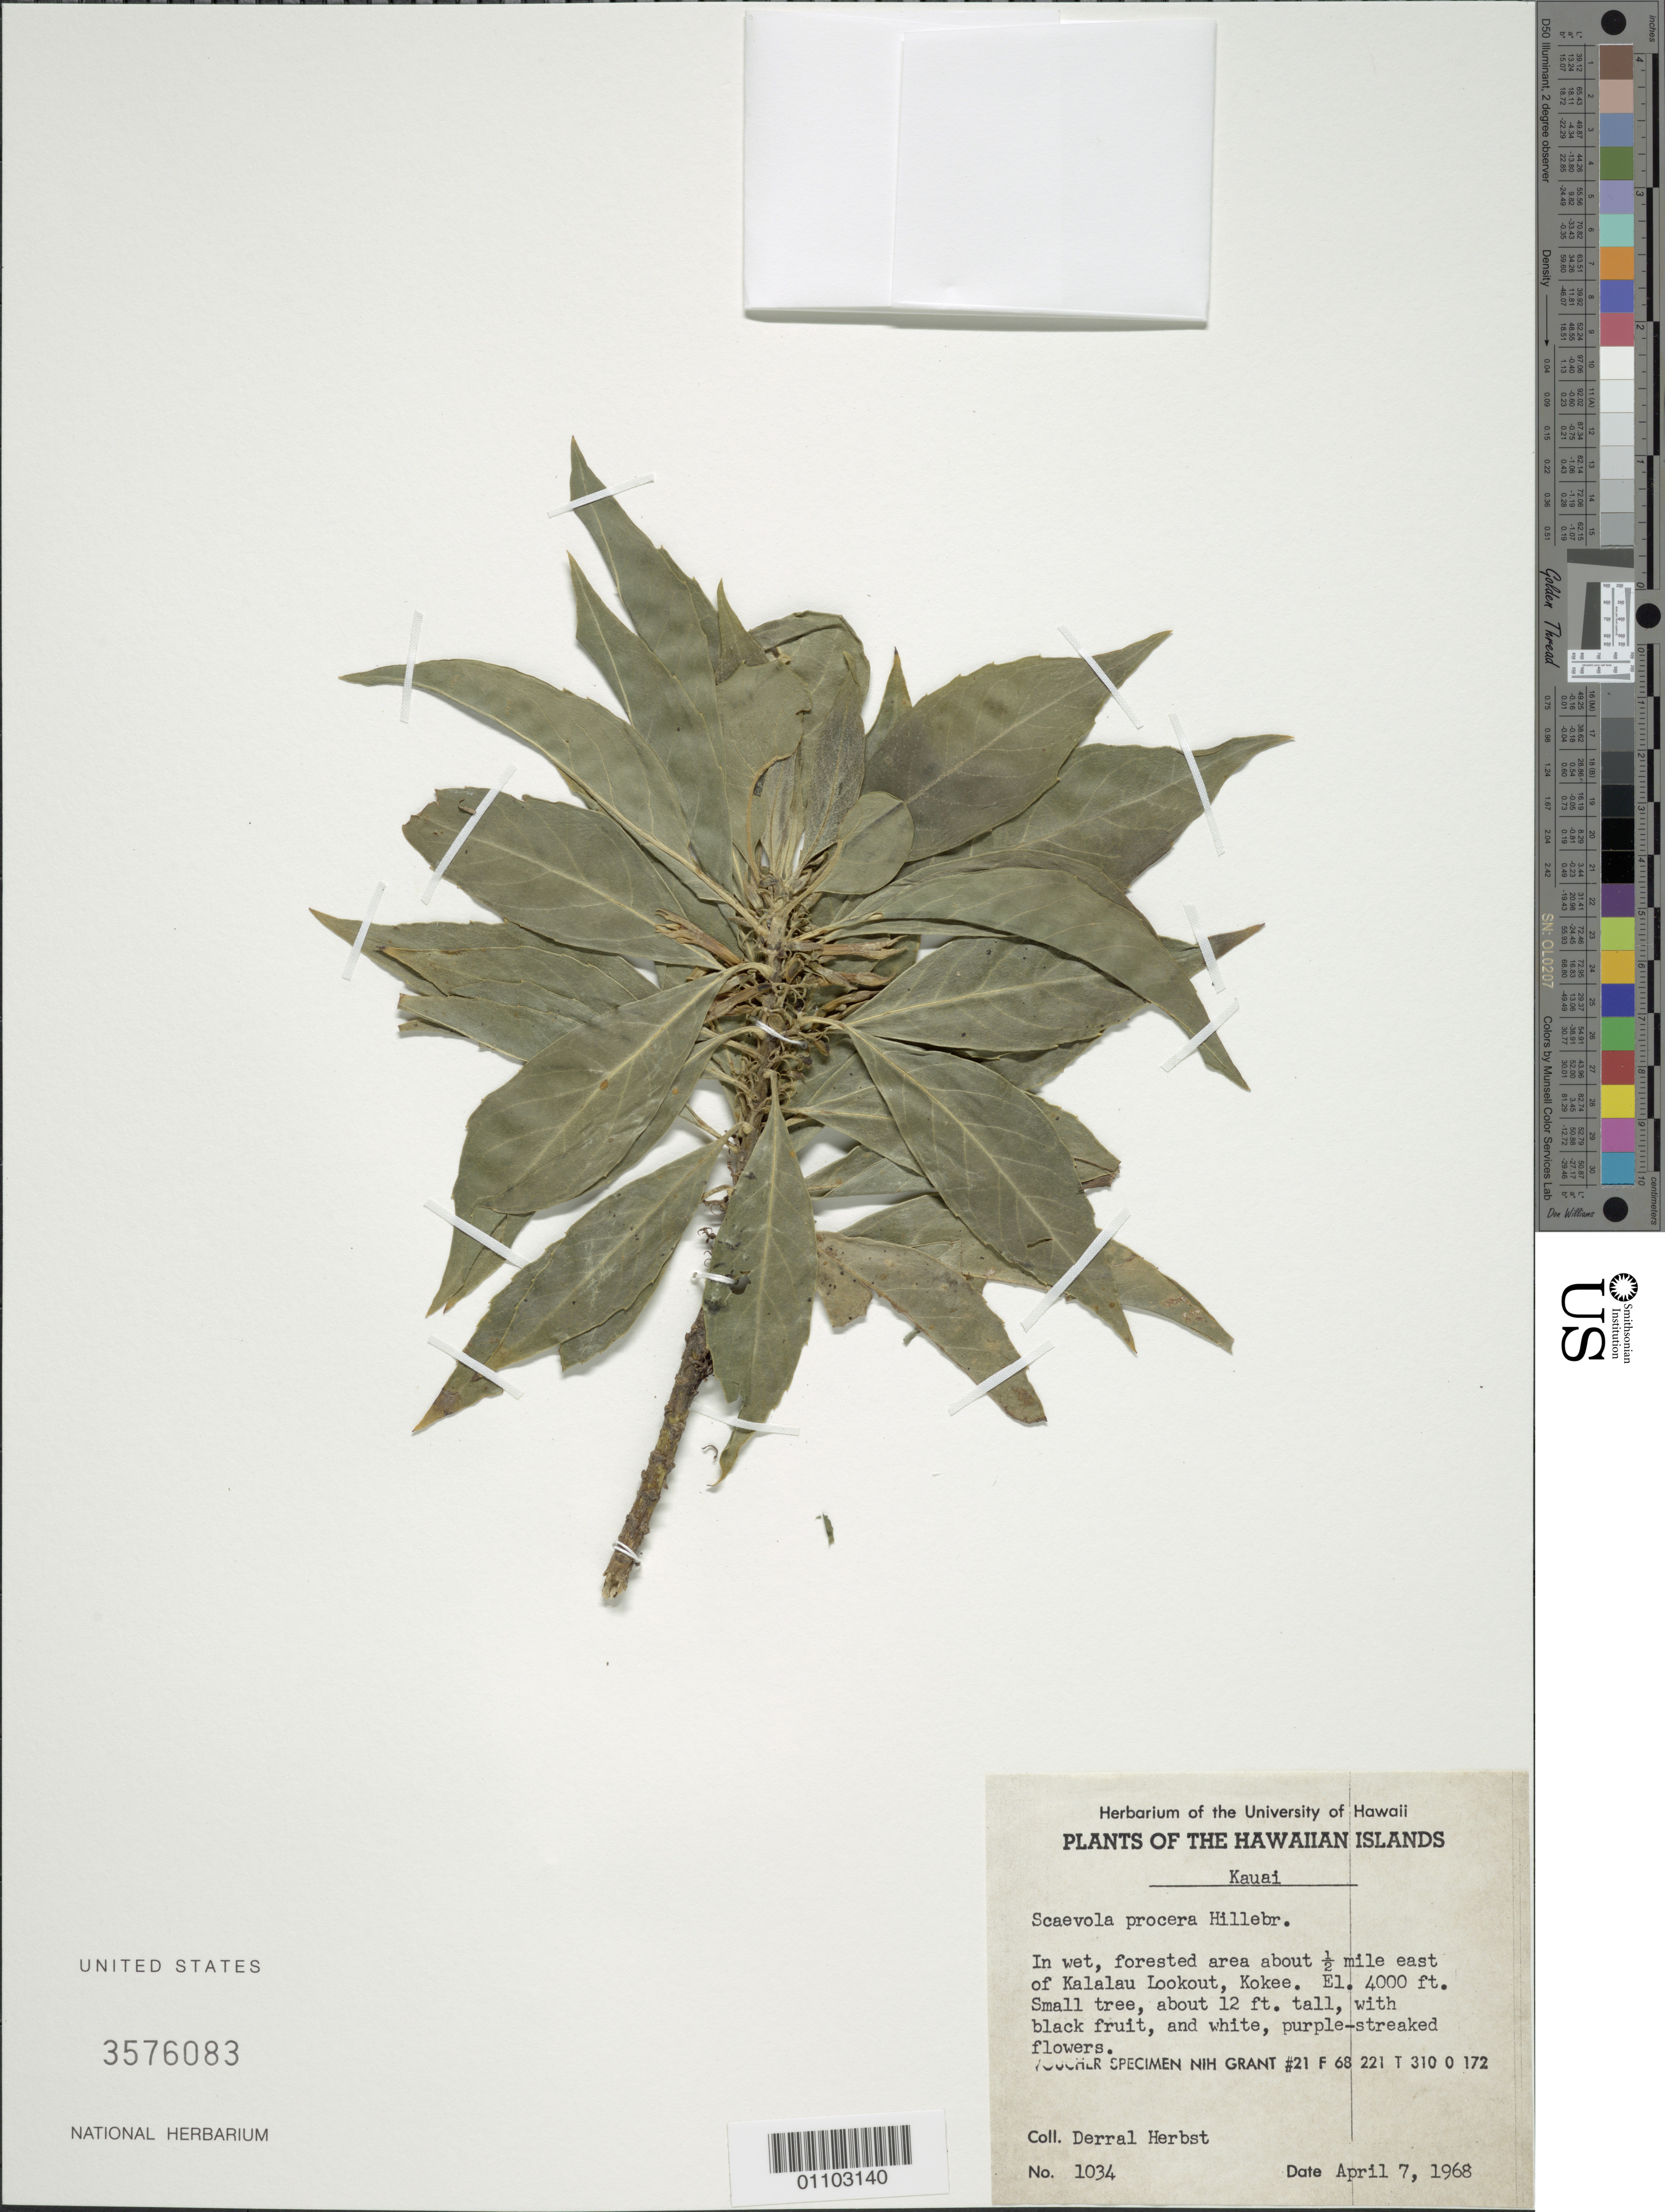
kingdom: Plantae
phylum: Tracheophyta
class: Magnoliopsida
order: Asterales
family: Goodeniaceae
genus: Scaevola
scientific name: Scaevola procera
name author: Hillebr.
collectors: D. R. Herbst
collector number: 1034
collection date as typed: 7 Apr 1968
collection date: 1968-04-07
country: United States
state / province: Hawaii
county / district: Kauai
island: Kaua'i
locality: About 1/2 mile east of Kalalau Lookout, Kokee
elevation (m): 1219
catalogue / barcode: US 3576083